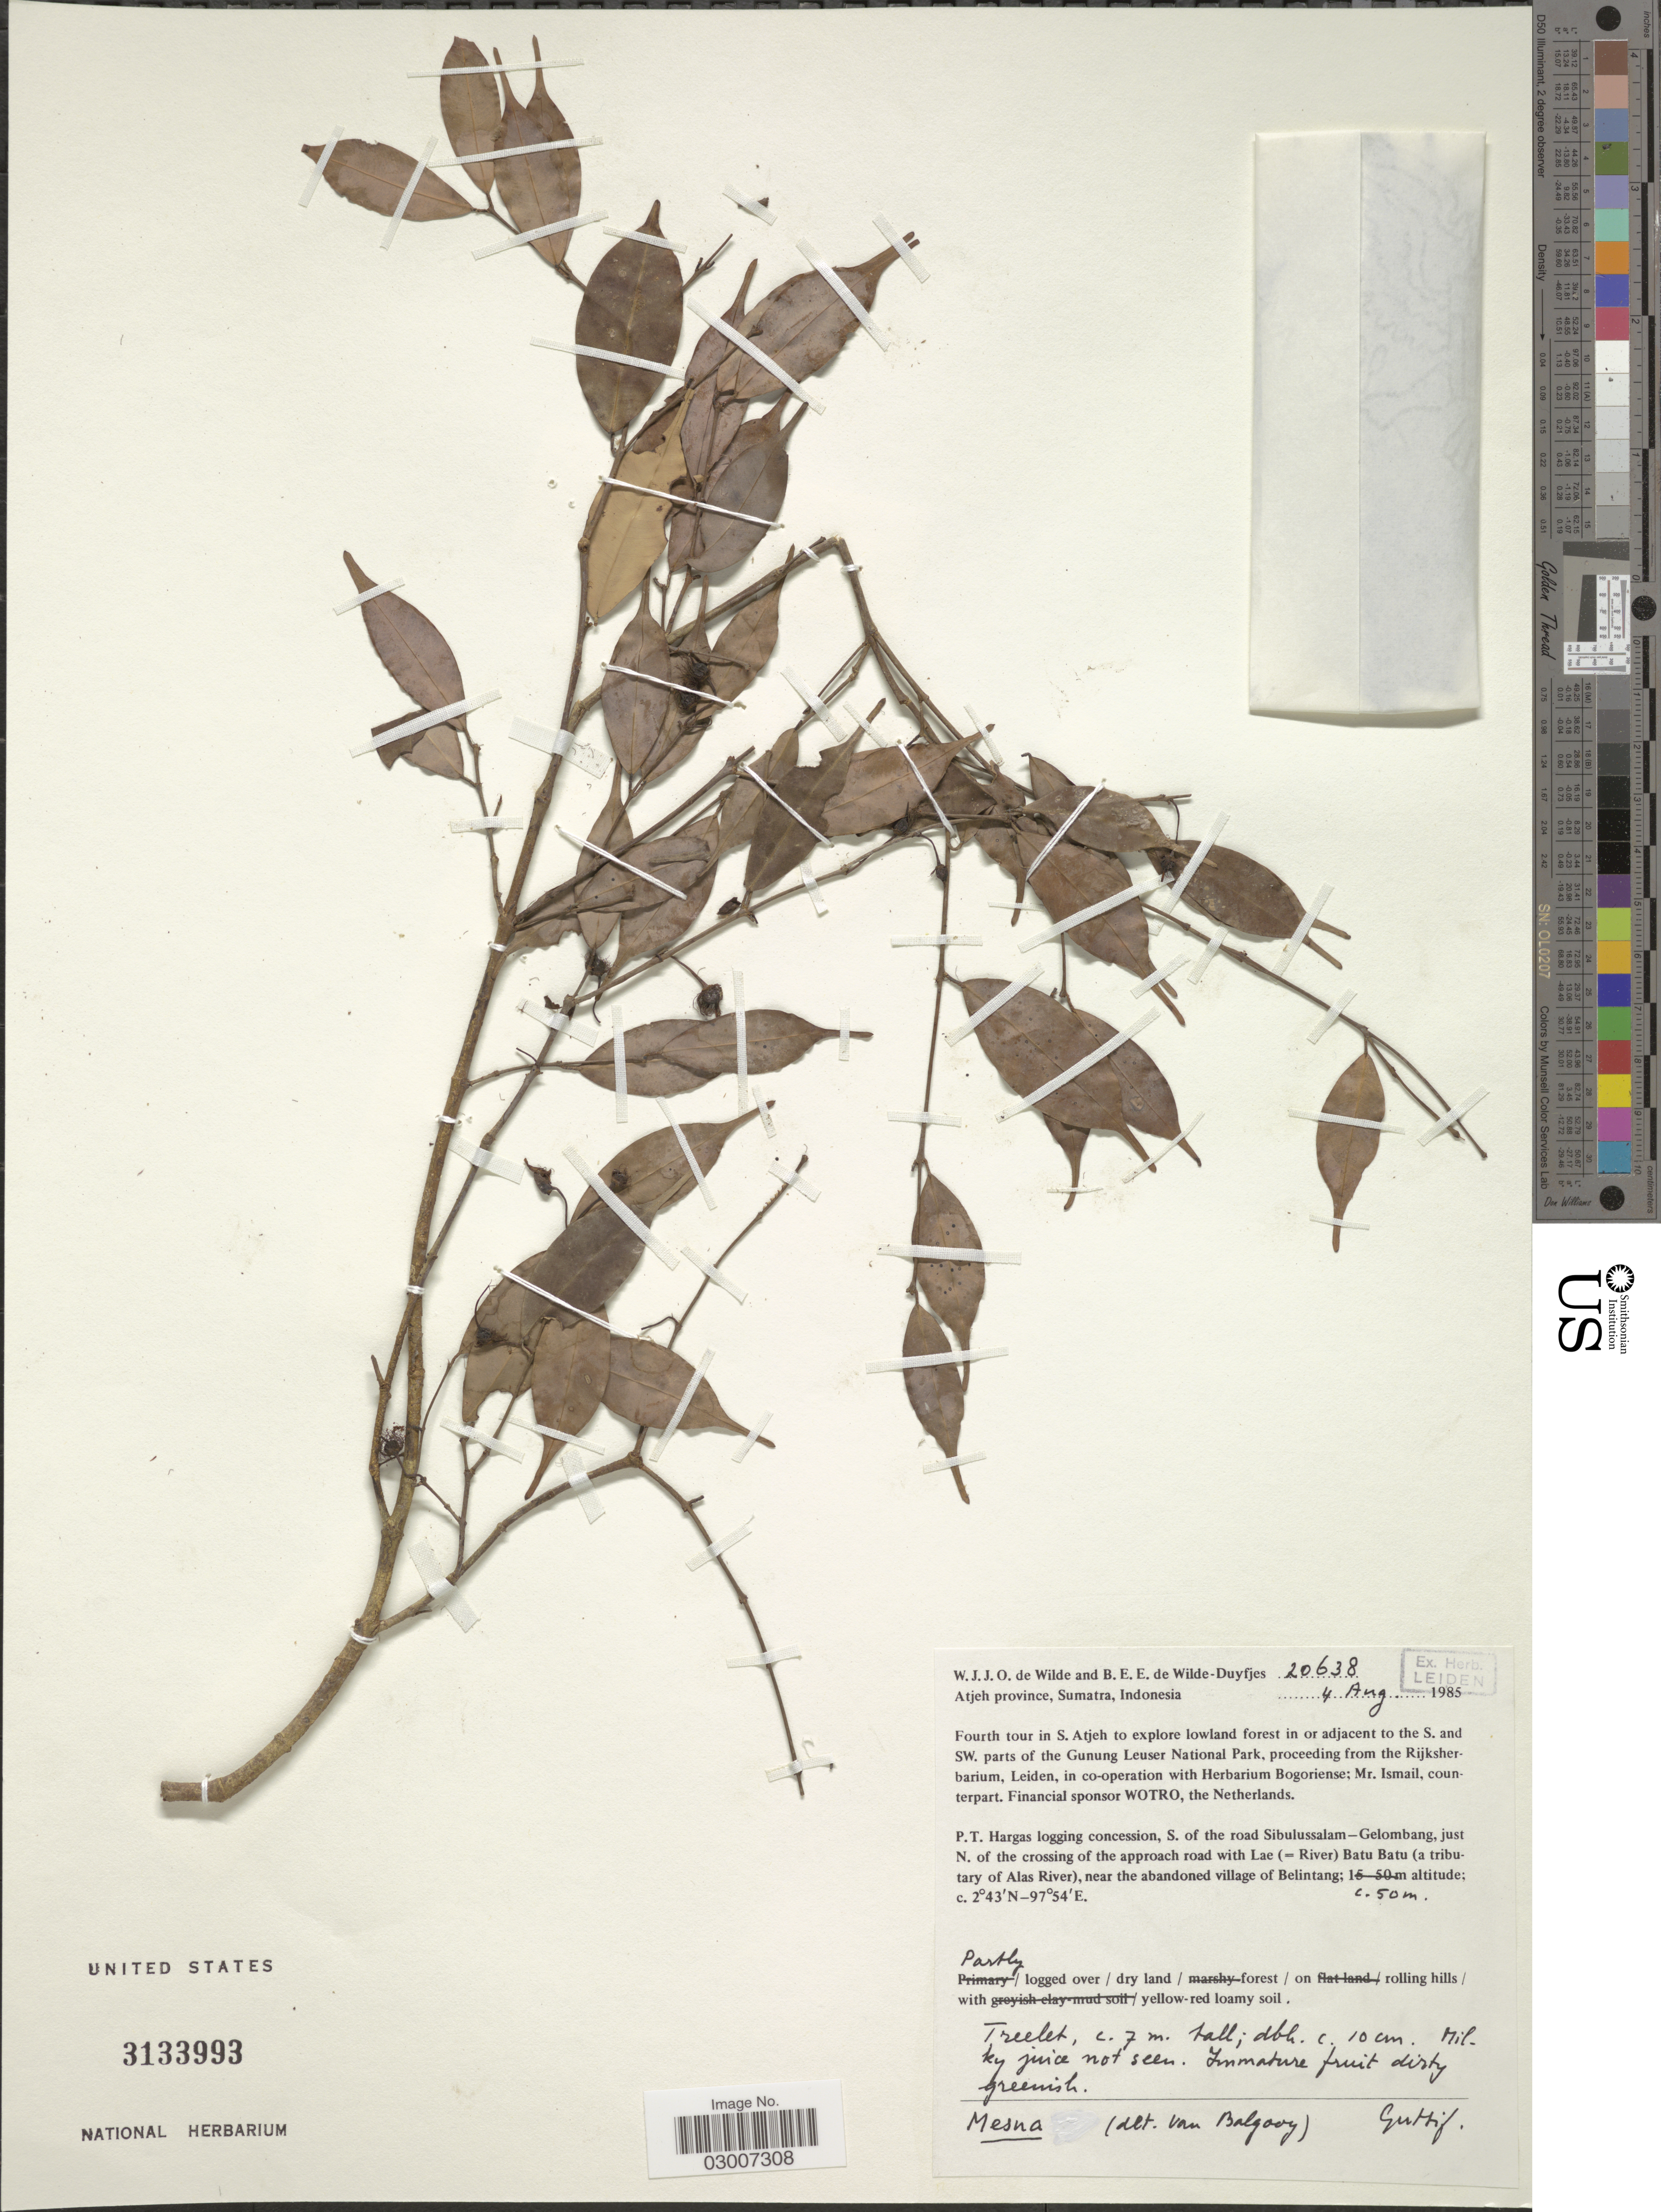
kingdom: Plantae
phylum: Tracheophyta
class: Magnoliopsida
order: Malpighiales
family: Calophyllaceae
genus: Mesua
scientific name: Mesua sp.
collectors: W. J. de Wilde & B. E. de Wilde-Duyfjes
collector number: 20638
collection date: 1985-08-04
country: Indonesia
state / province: Sumatra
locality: Atjeh province, Sumatra. P.T. Hargas logging concession, S. of the road Sibulussalam - Gelombang, just N. of the crossing of the approach road with Lae (= River) Batu Batu (a tributary of Alas River), near the abandoned village of Belintang. S. Atjeh, lowland forest in or adjacent to the S. and SW. parts of the Gunung Leuser National Park.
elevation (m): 50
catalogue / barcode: US 3133993